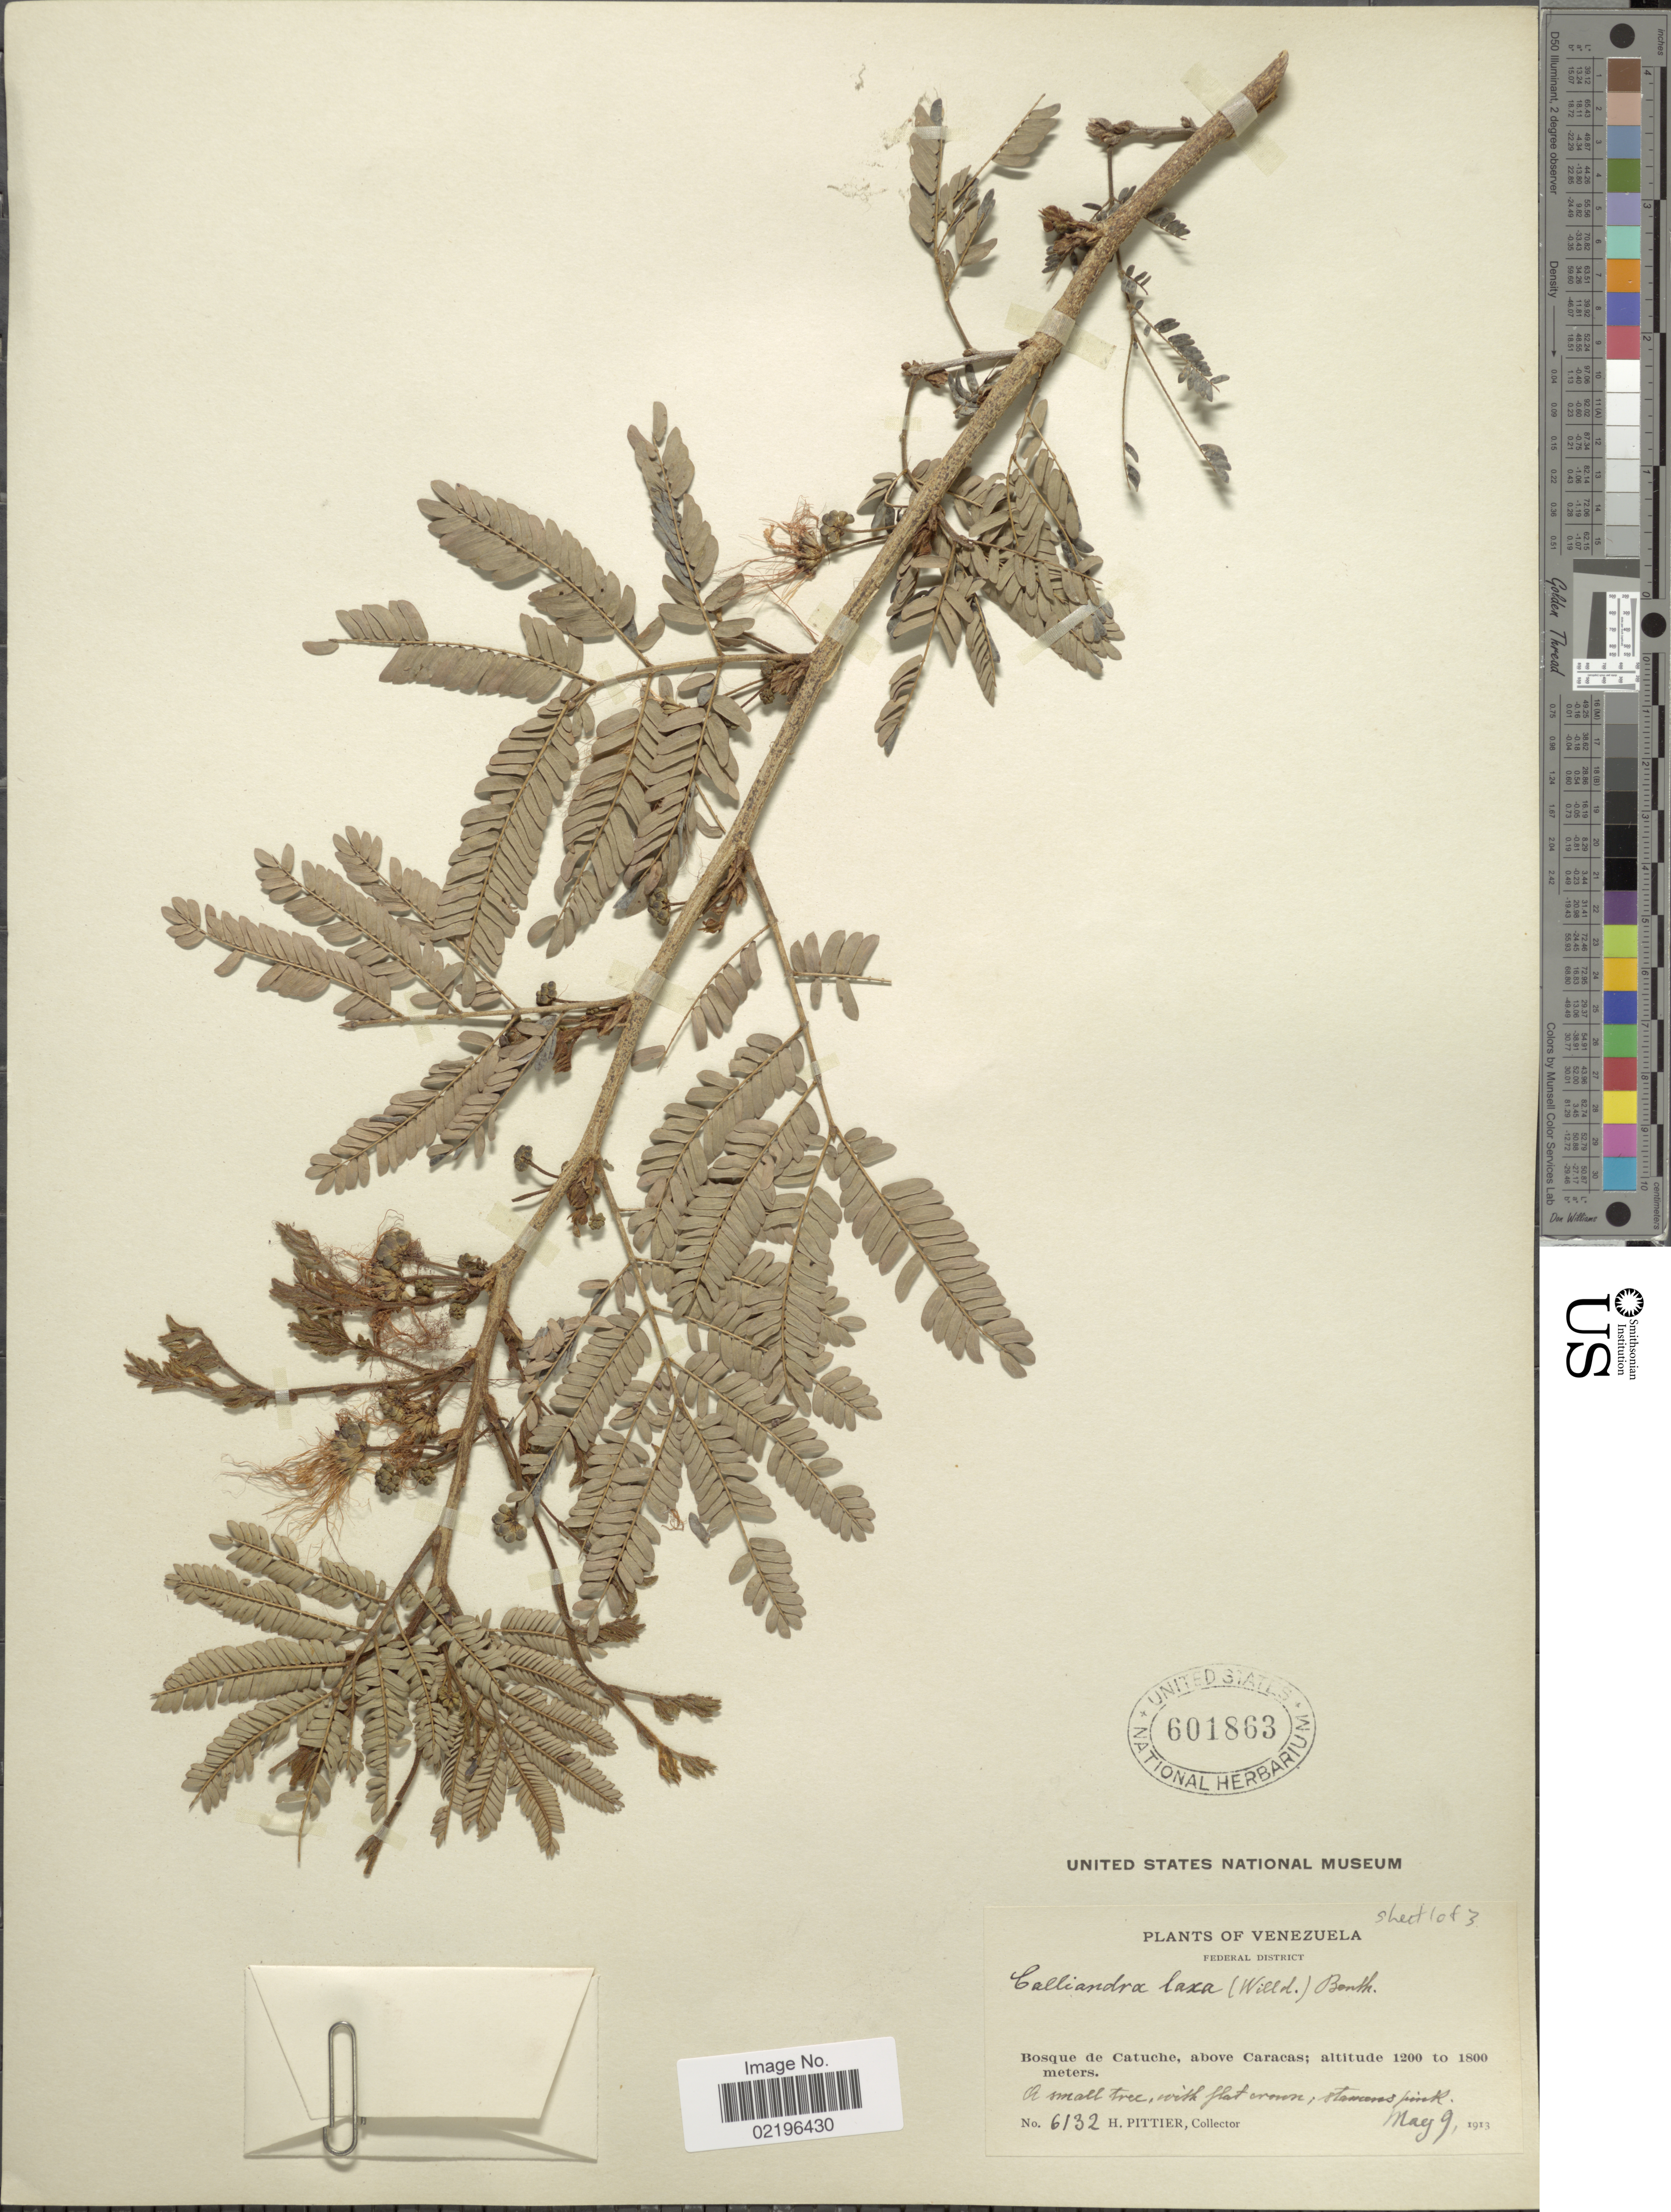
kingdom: Plantae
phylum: Tracheophyta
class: Magnoliopsida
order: Fabales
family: Fabaceae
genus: Calliandra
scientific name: Calliandra laxa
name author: (Willd.) Benth.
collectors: H. F. Pittier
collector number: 6132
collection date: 1913-05-09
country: Venezuela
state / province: Distrito Federal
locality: Federal District, Bosque de Catuche, above Caracas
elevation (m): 1200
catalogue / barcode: US 601863